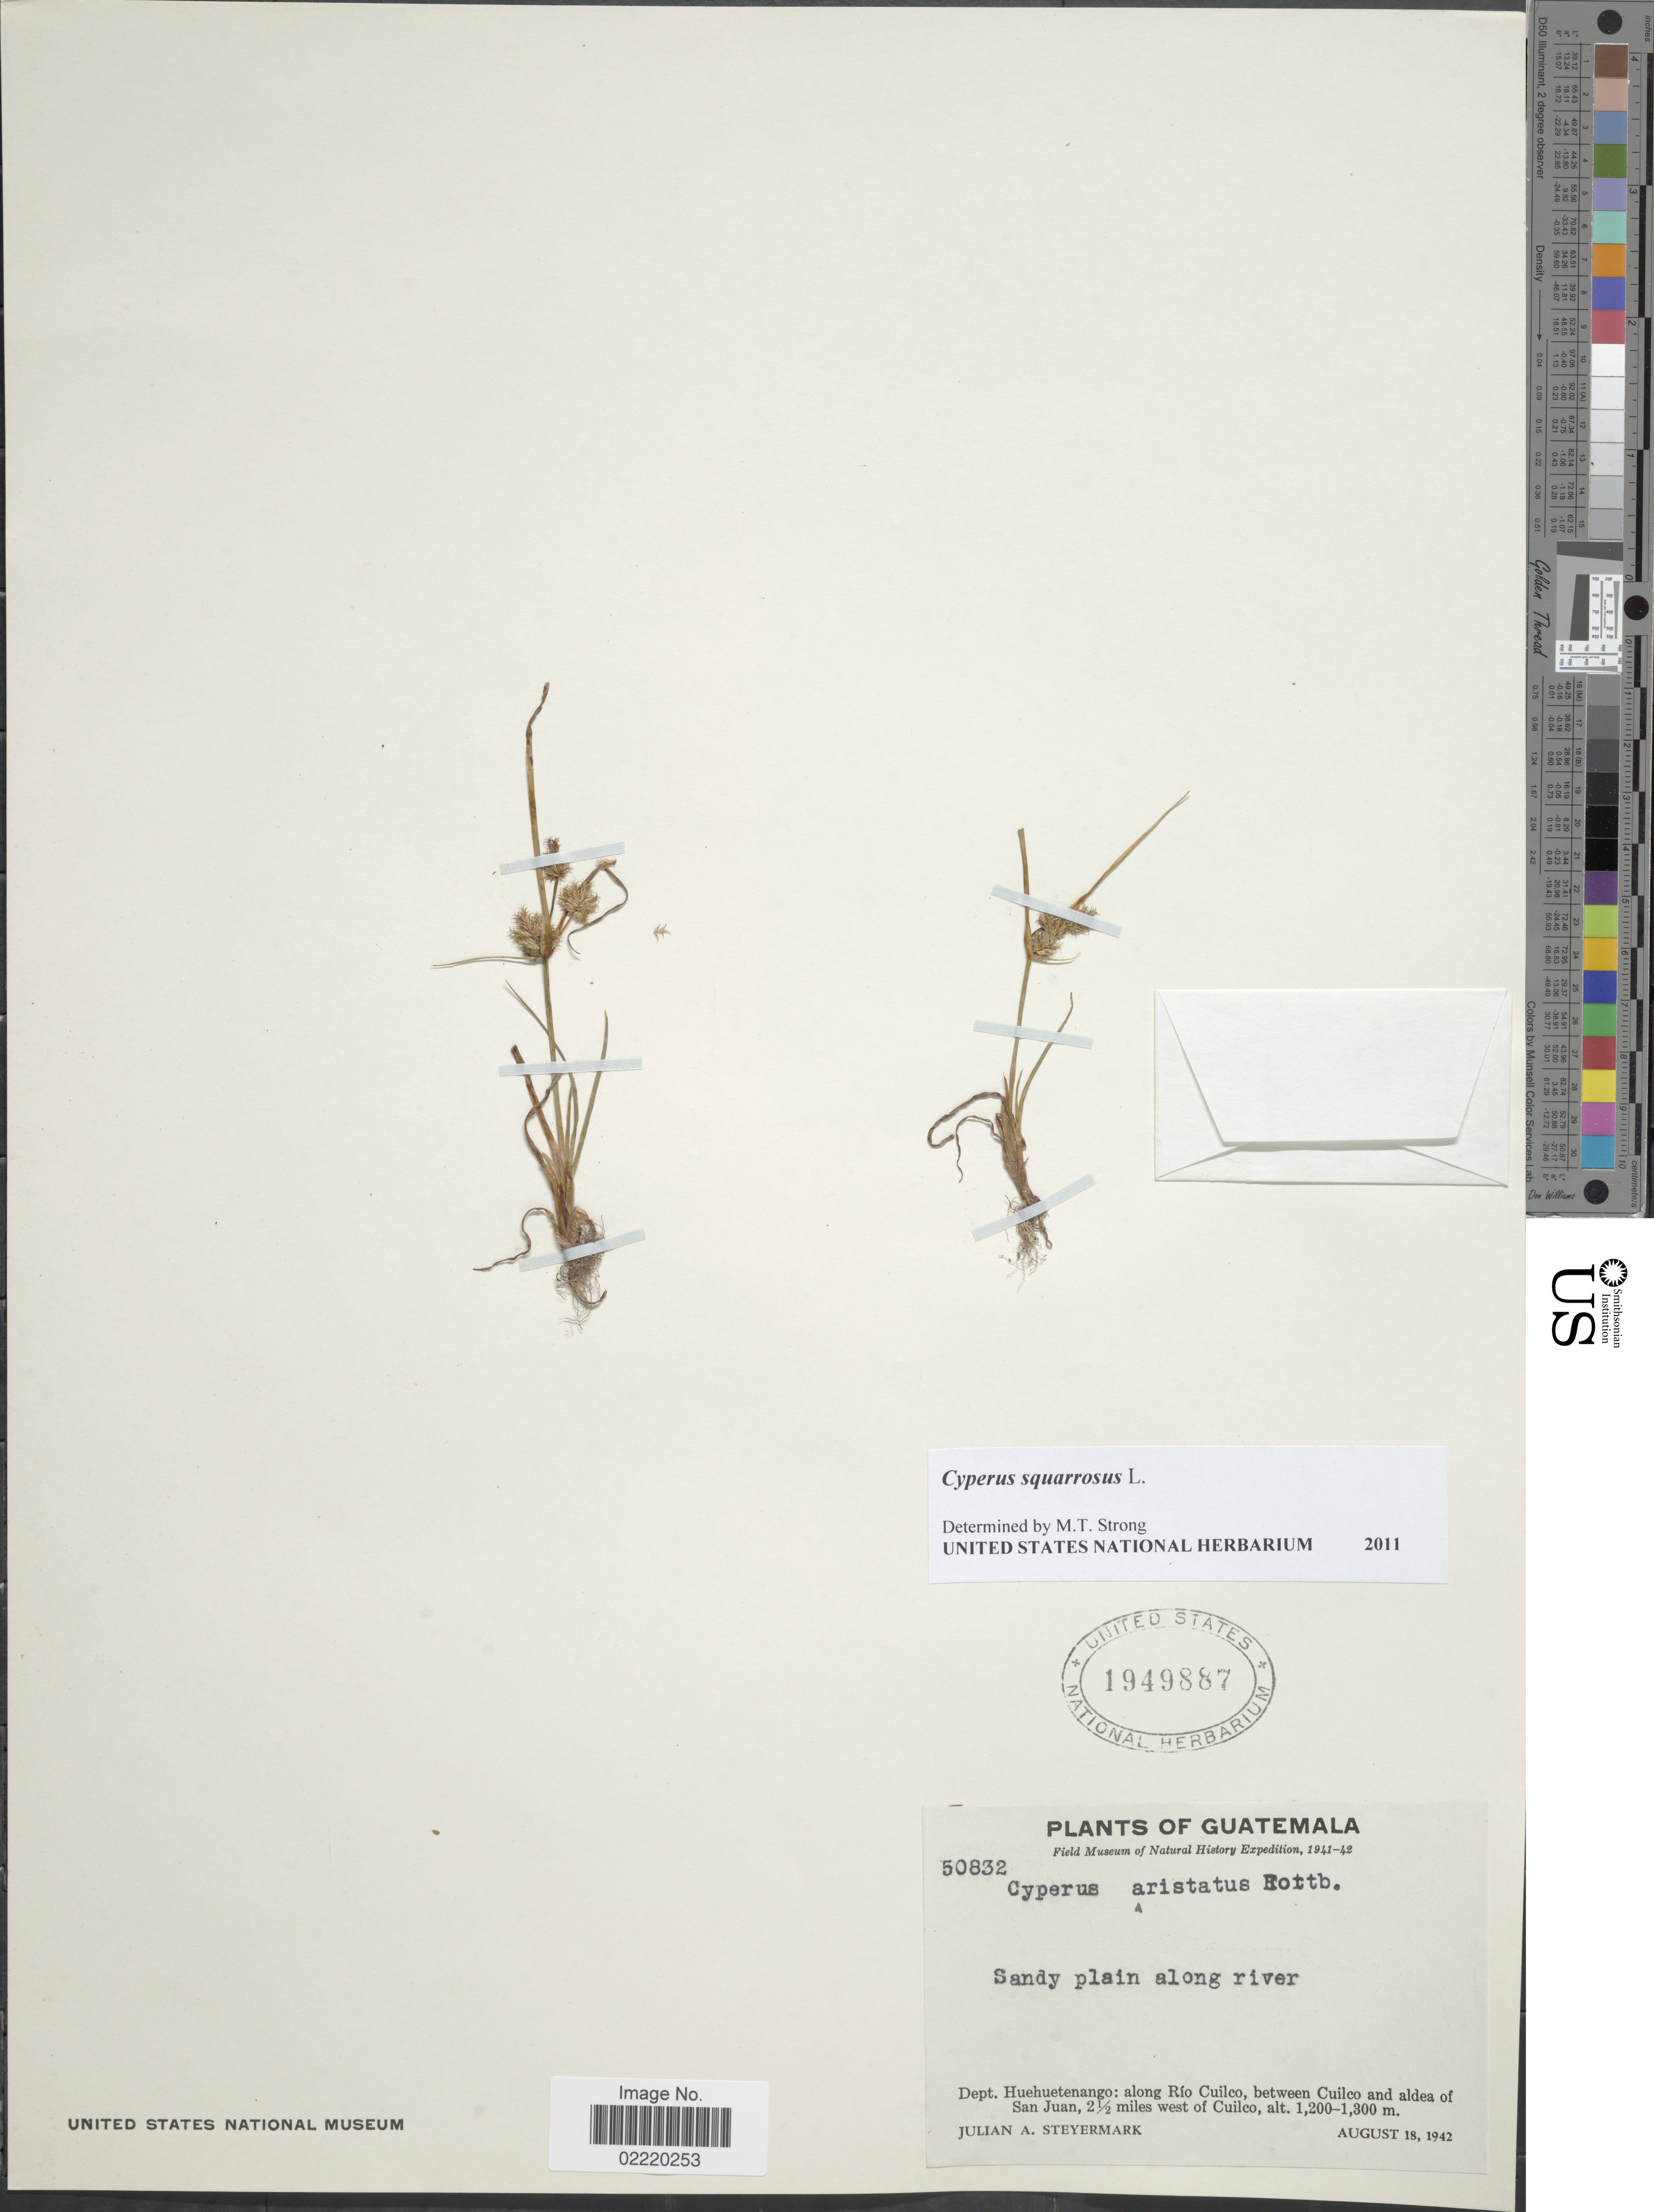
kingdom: Plantae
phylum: Tracheophyta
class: Liliopsida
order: Poales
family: Cyperaceae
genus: Cyperus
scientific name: Cyperus squarrosus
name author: L.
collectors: J. Steyermark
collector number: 50832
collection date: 1942-08-18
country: Guatemala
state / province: Huehuetenango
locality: Sandy plain along river, along Rio Cuilco, between Cuilco and aldea of San Juan, 2 1/2 miles west of Cuilco.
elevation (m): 1200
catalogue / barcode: US 1949887